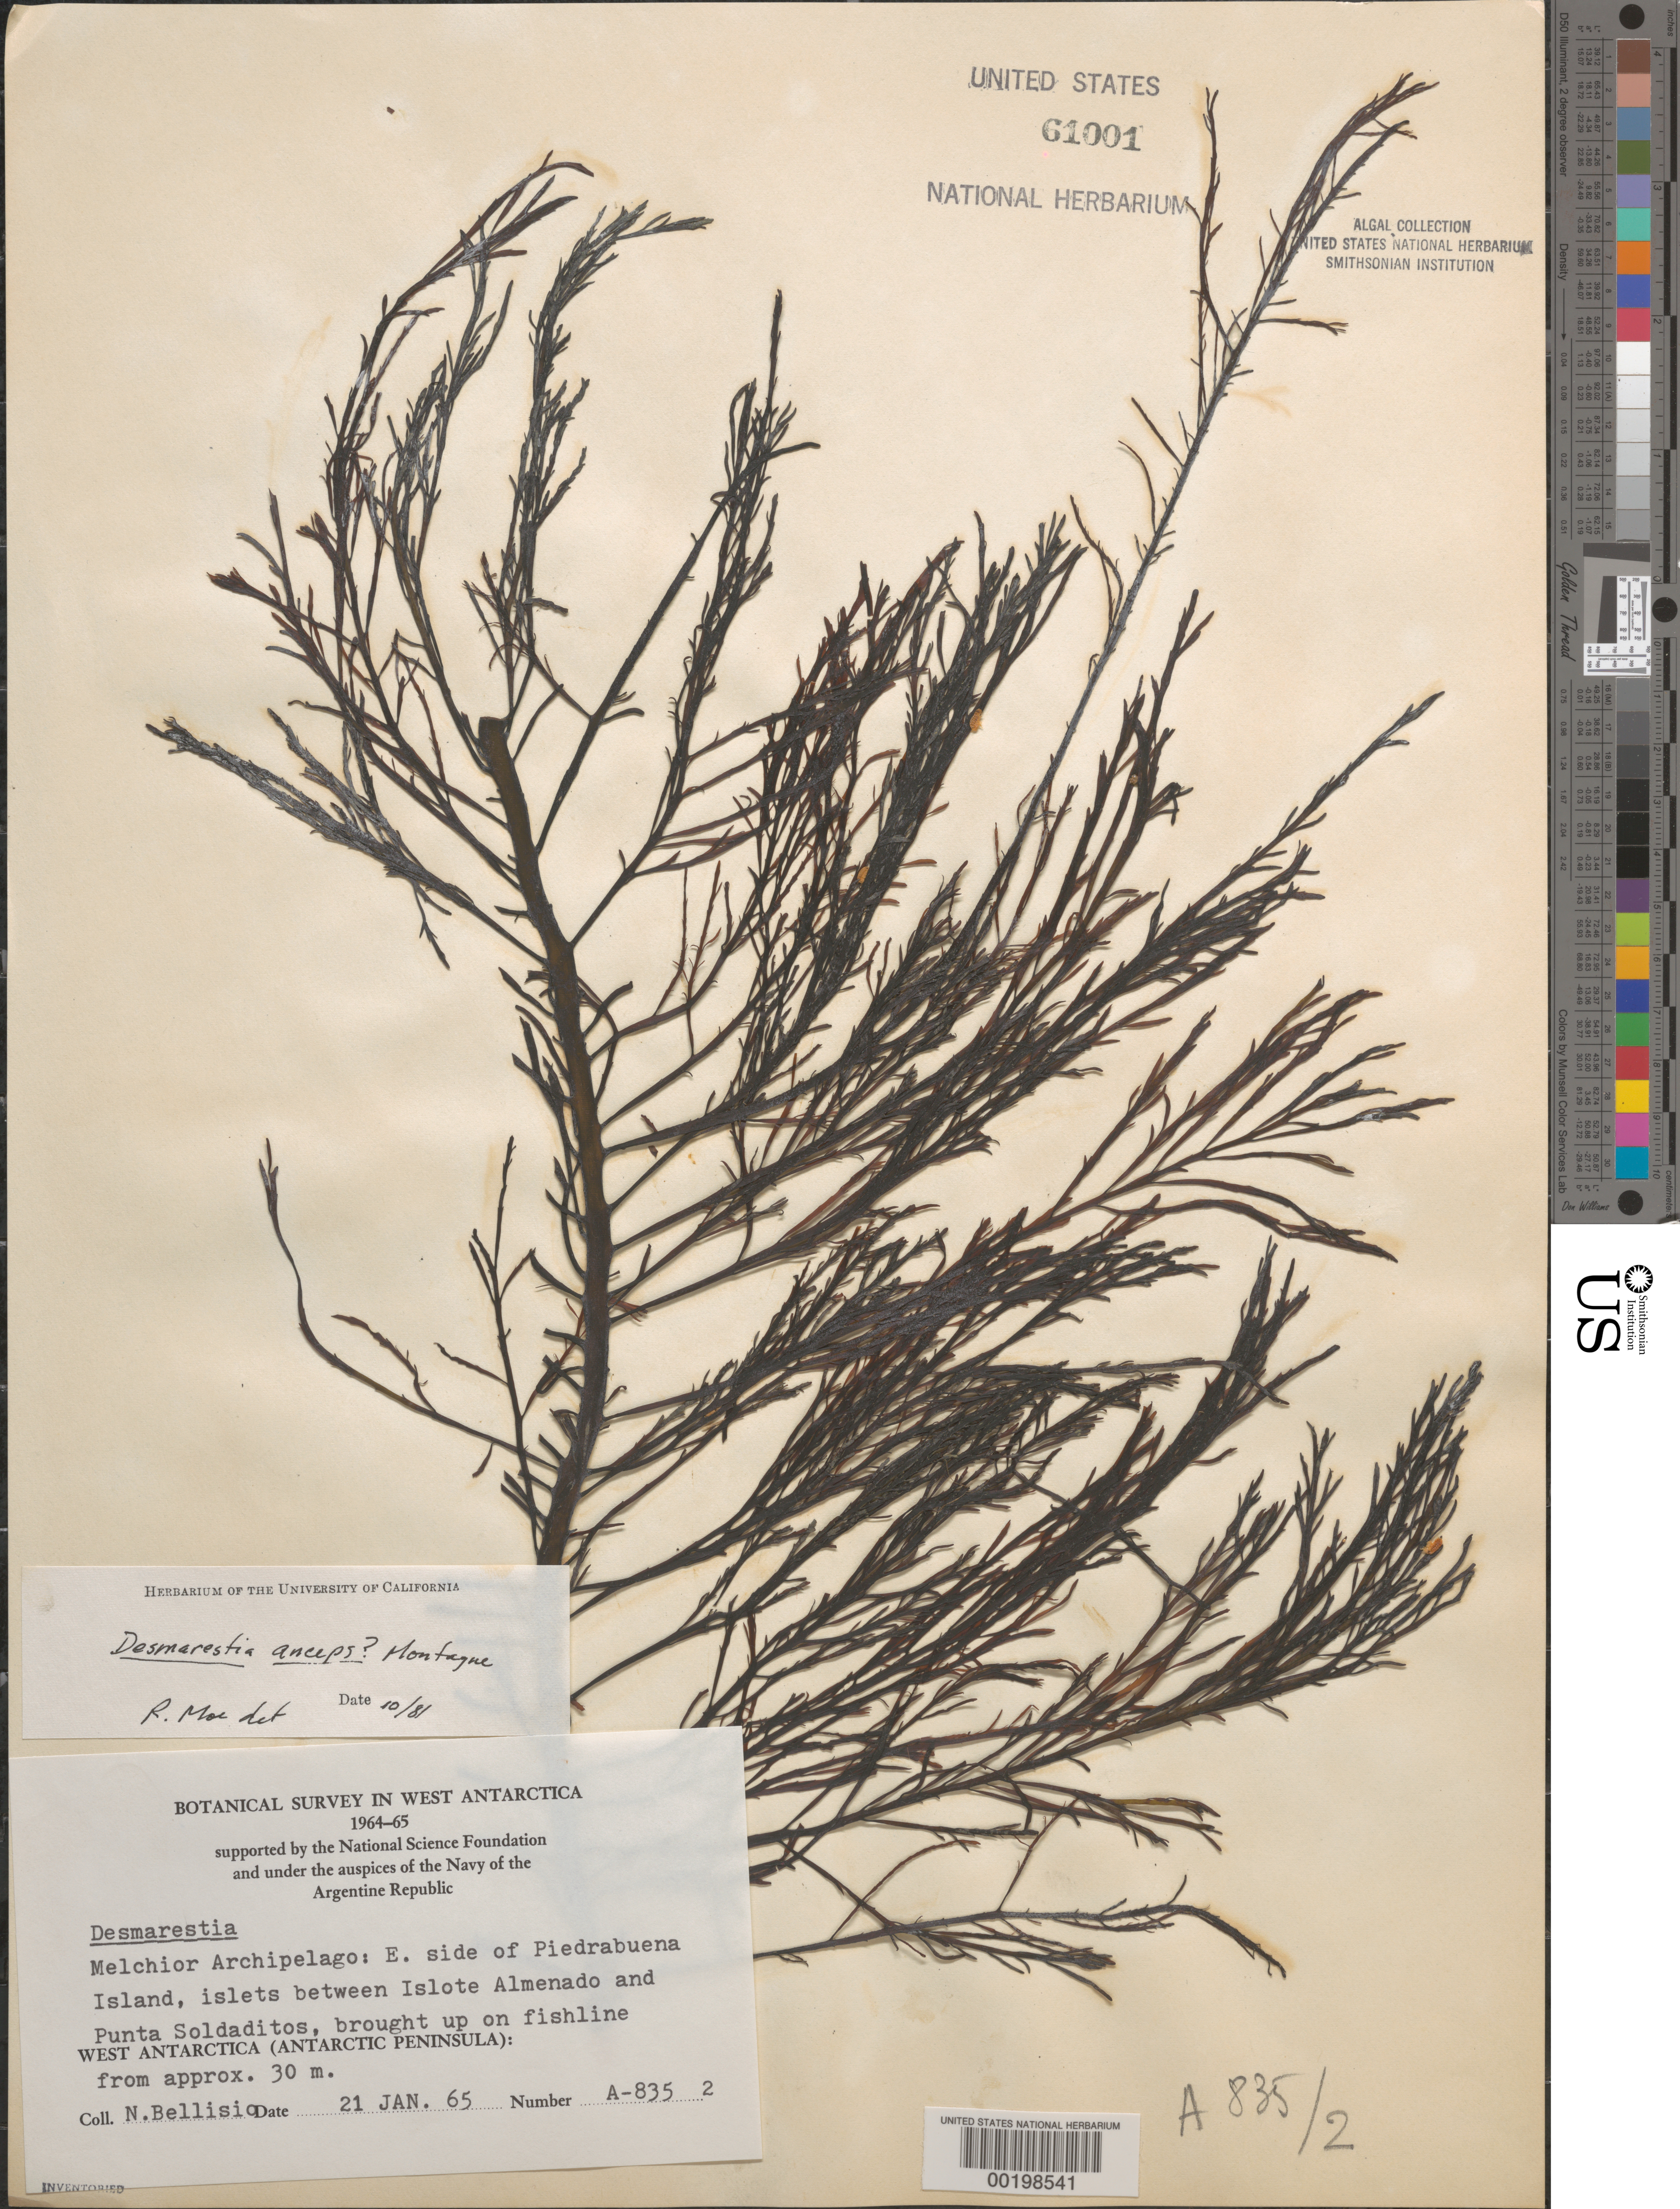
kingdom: Chromista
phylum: Ochrophyta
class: Phaeophyceae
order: Desmarestiales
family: Desmarestiaceae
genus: Desmarestia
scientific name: Desmarestia anceps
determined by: Moe, R. L.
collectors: N. Bellisio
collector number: A-835-2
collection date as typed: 21 Jan 1965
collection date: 1965-01-21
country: Antarctica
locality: Eta Island, islets between Islote Almenado & Punta Soladitos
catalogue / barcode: US 61001